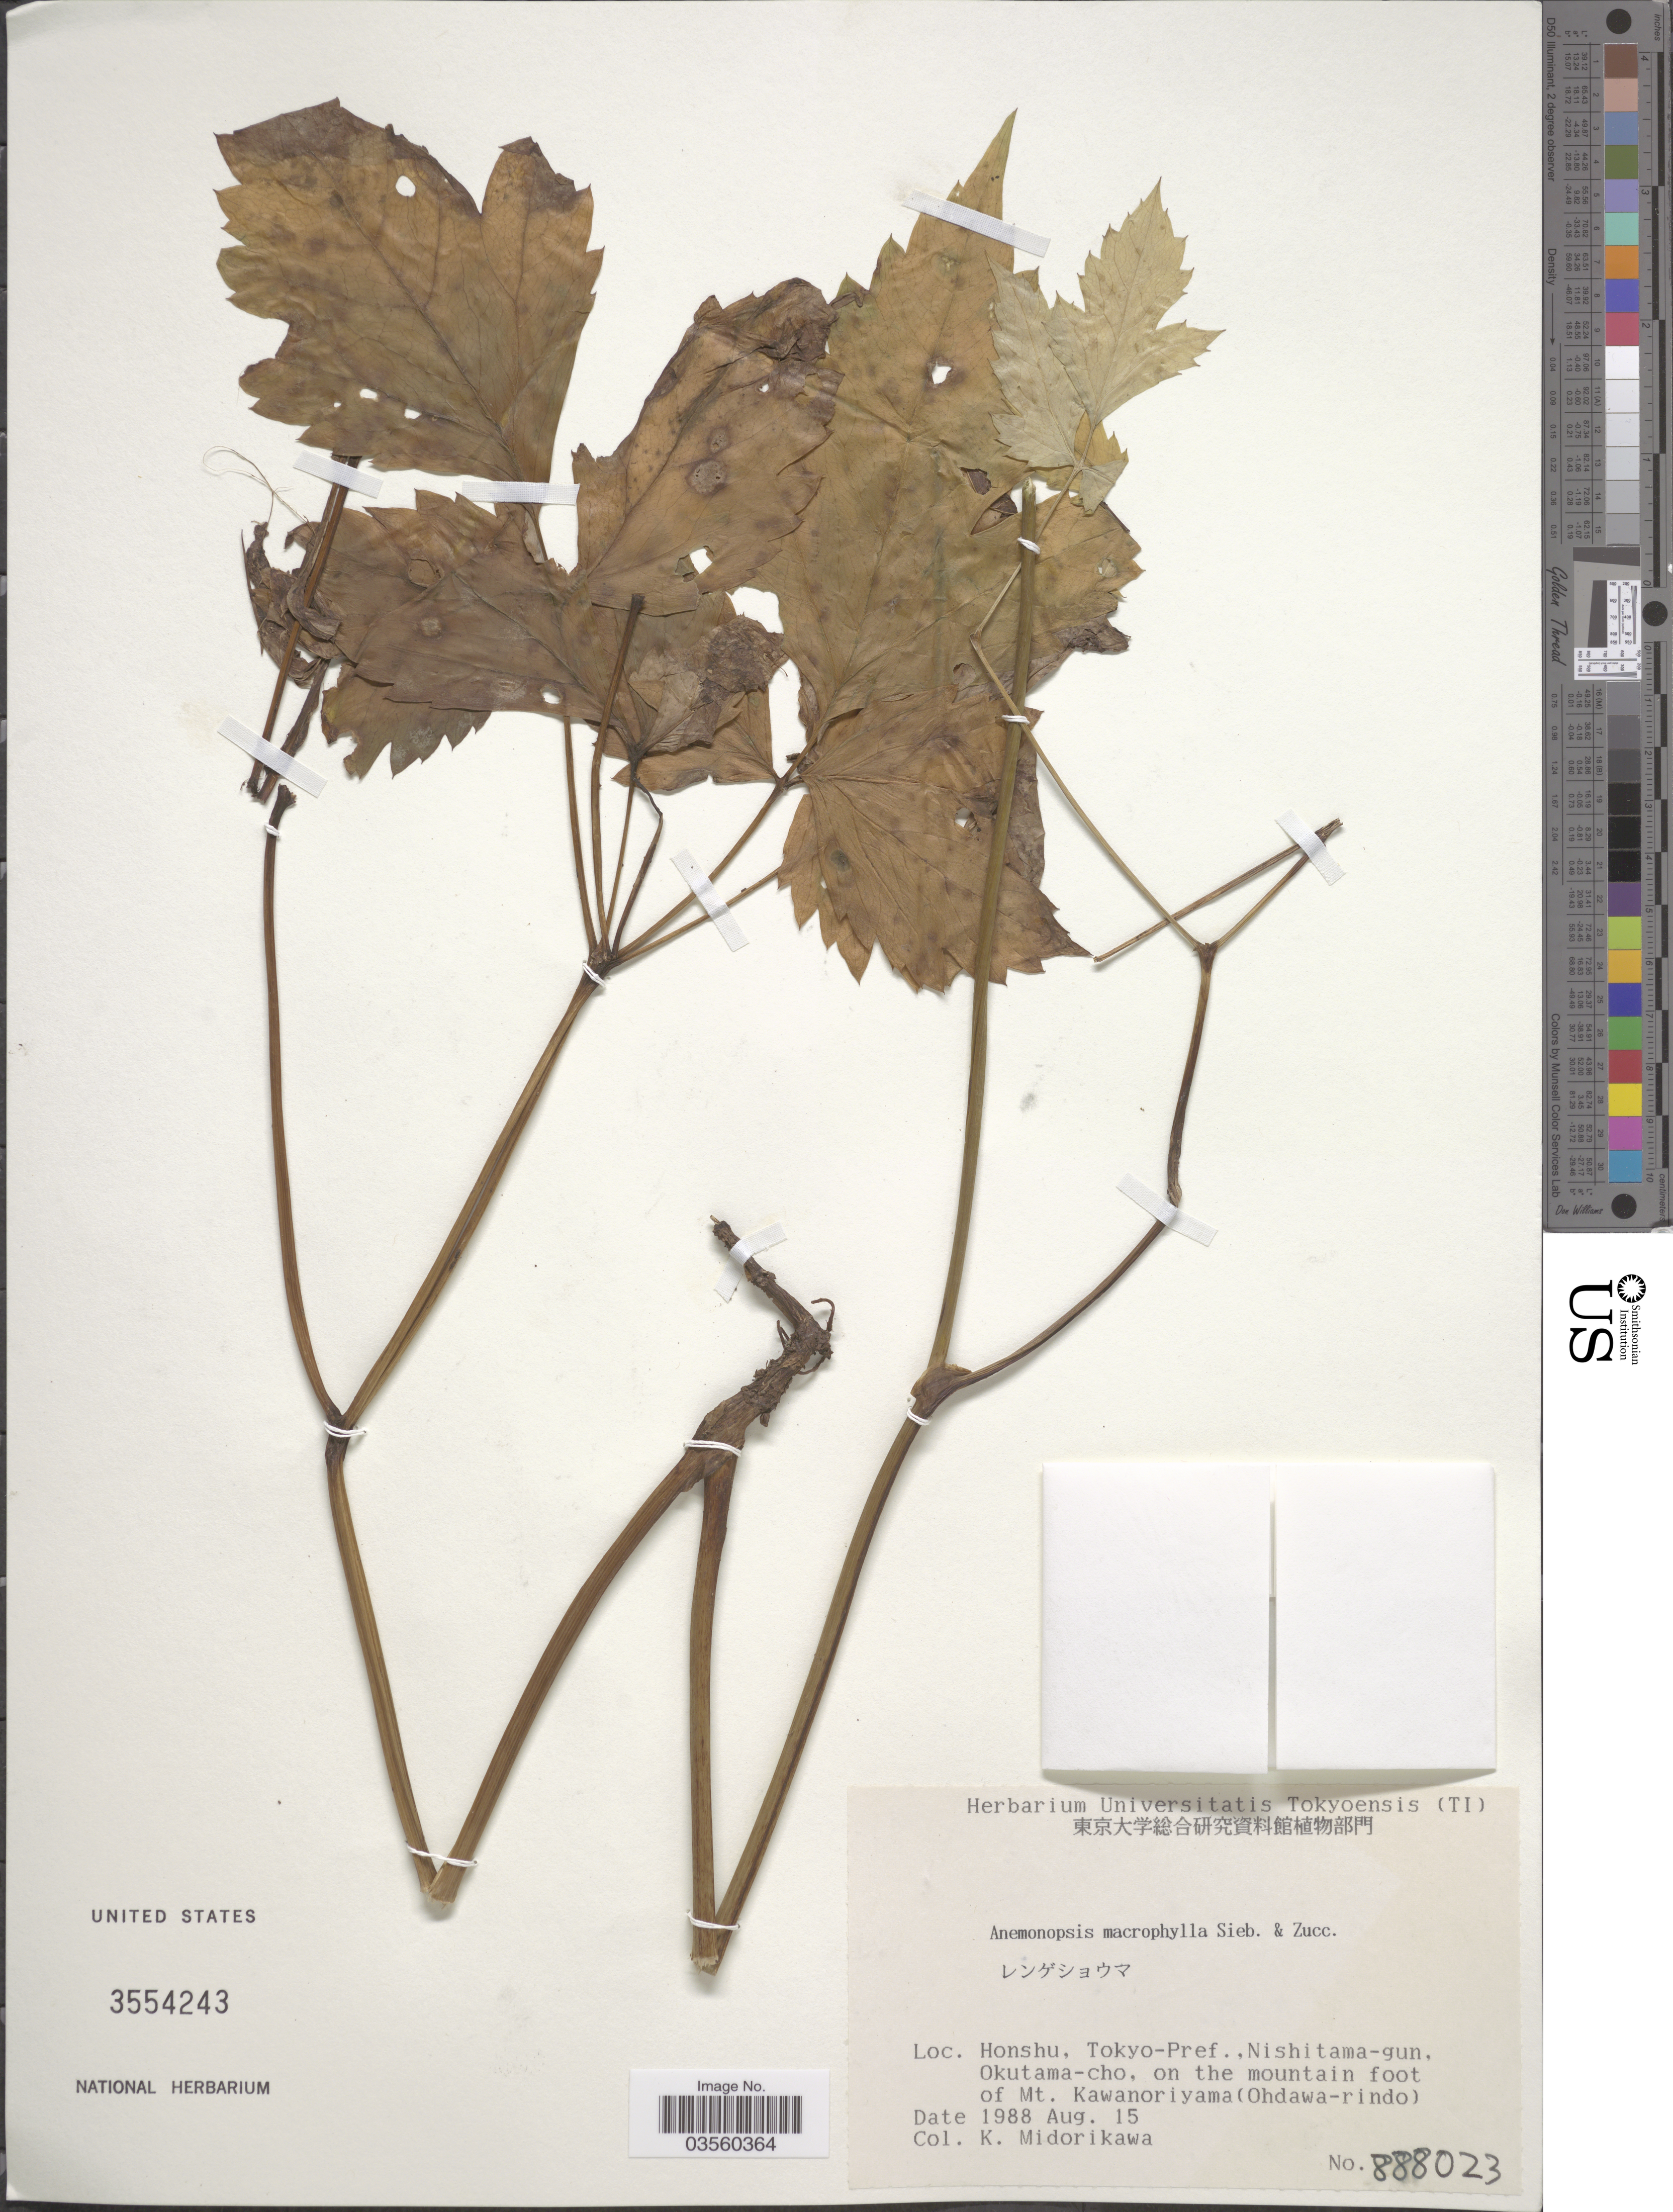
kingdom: Plantae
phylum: Tracheophyta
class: Magnoliopsida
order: Ranunculales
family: Ranunculaceae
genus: Anemonopsis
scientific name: Anemonopsis macrophylla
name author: Siebold & Zucc.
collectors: K. Midorikawa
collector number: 888023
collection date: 1988-08-15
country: Japan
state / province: Tokyo, Federal City of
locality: Honshu, Tokyo-Pref., Nishitama-gun, Okutama-cho, on the mountain foot of Mt. Kawanoriyama (Ohdawa-rindo).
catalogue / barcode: US 3554243